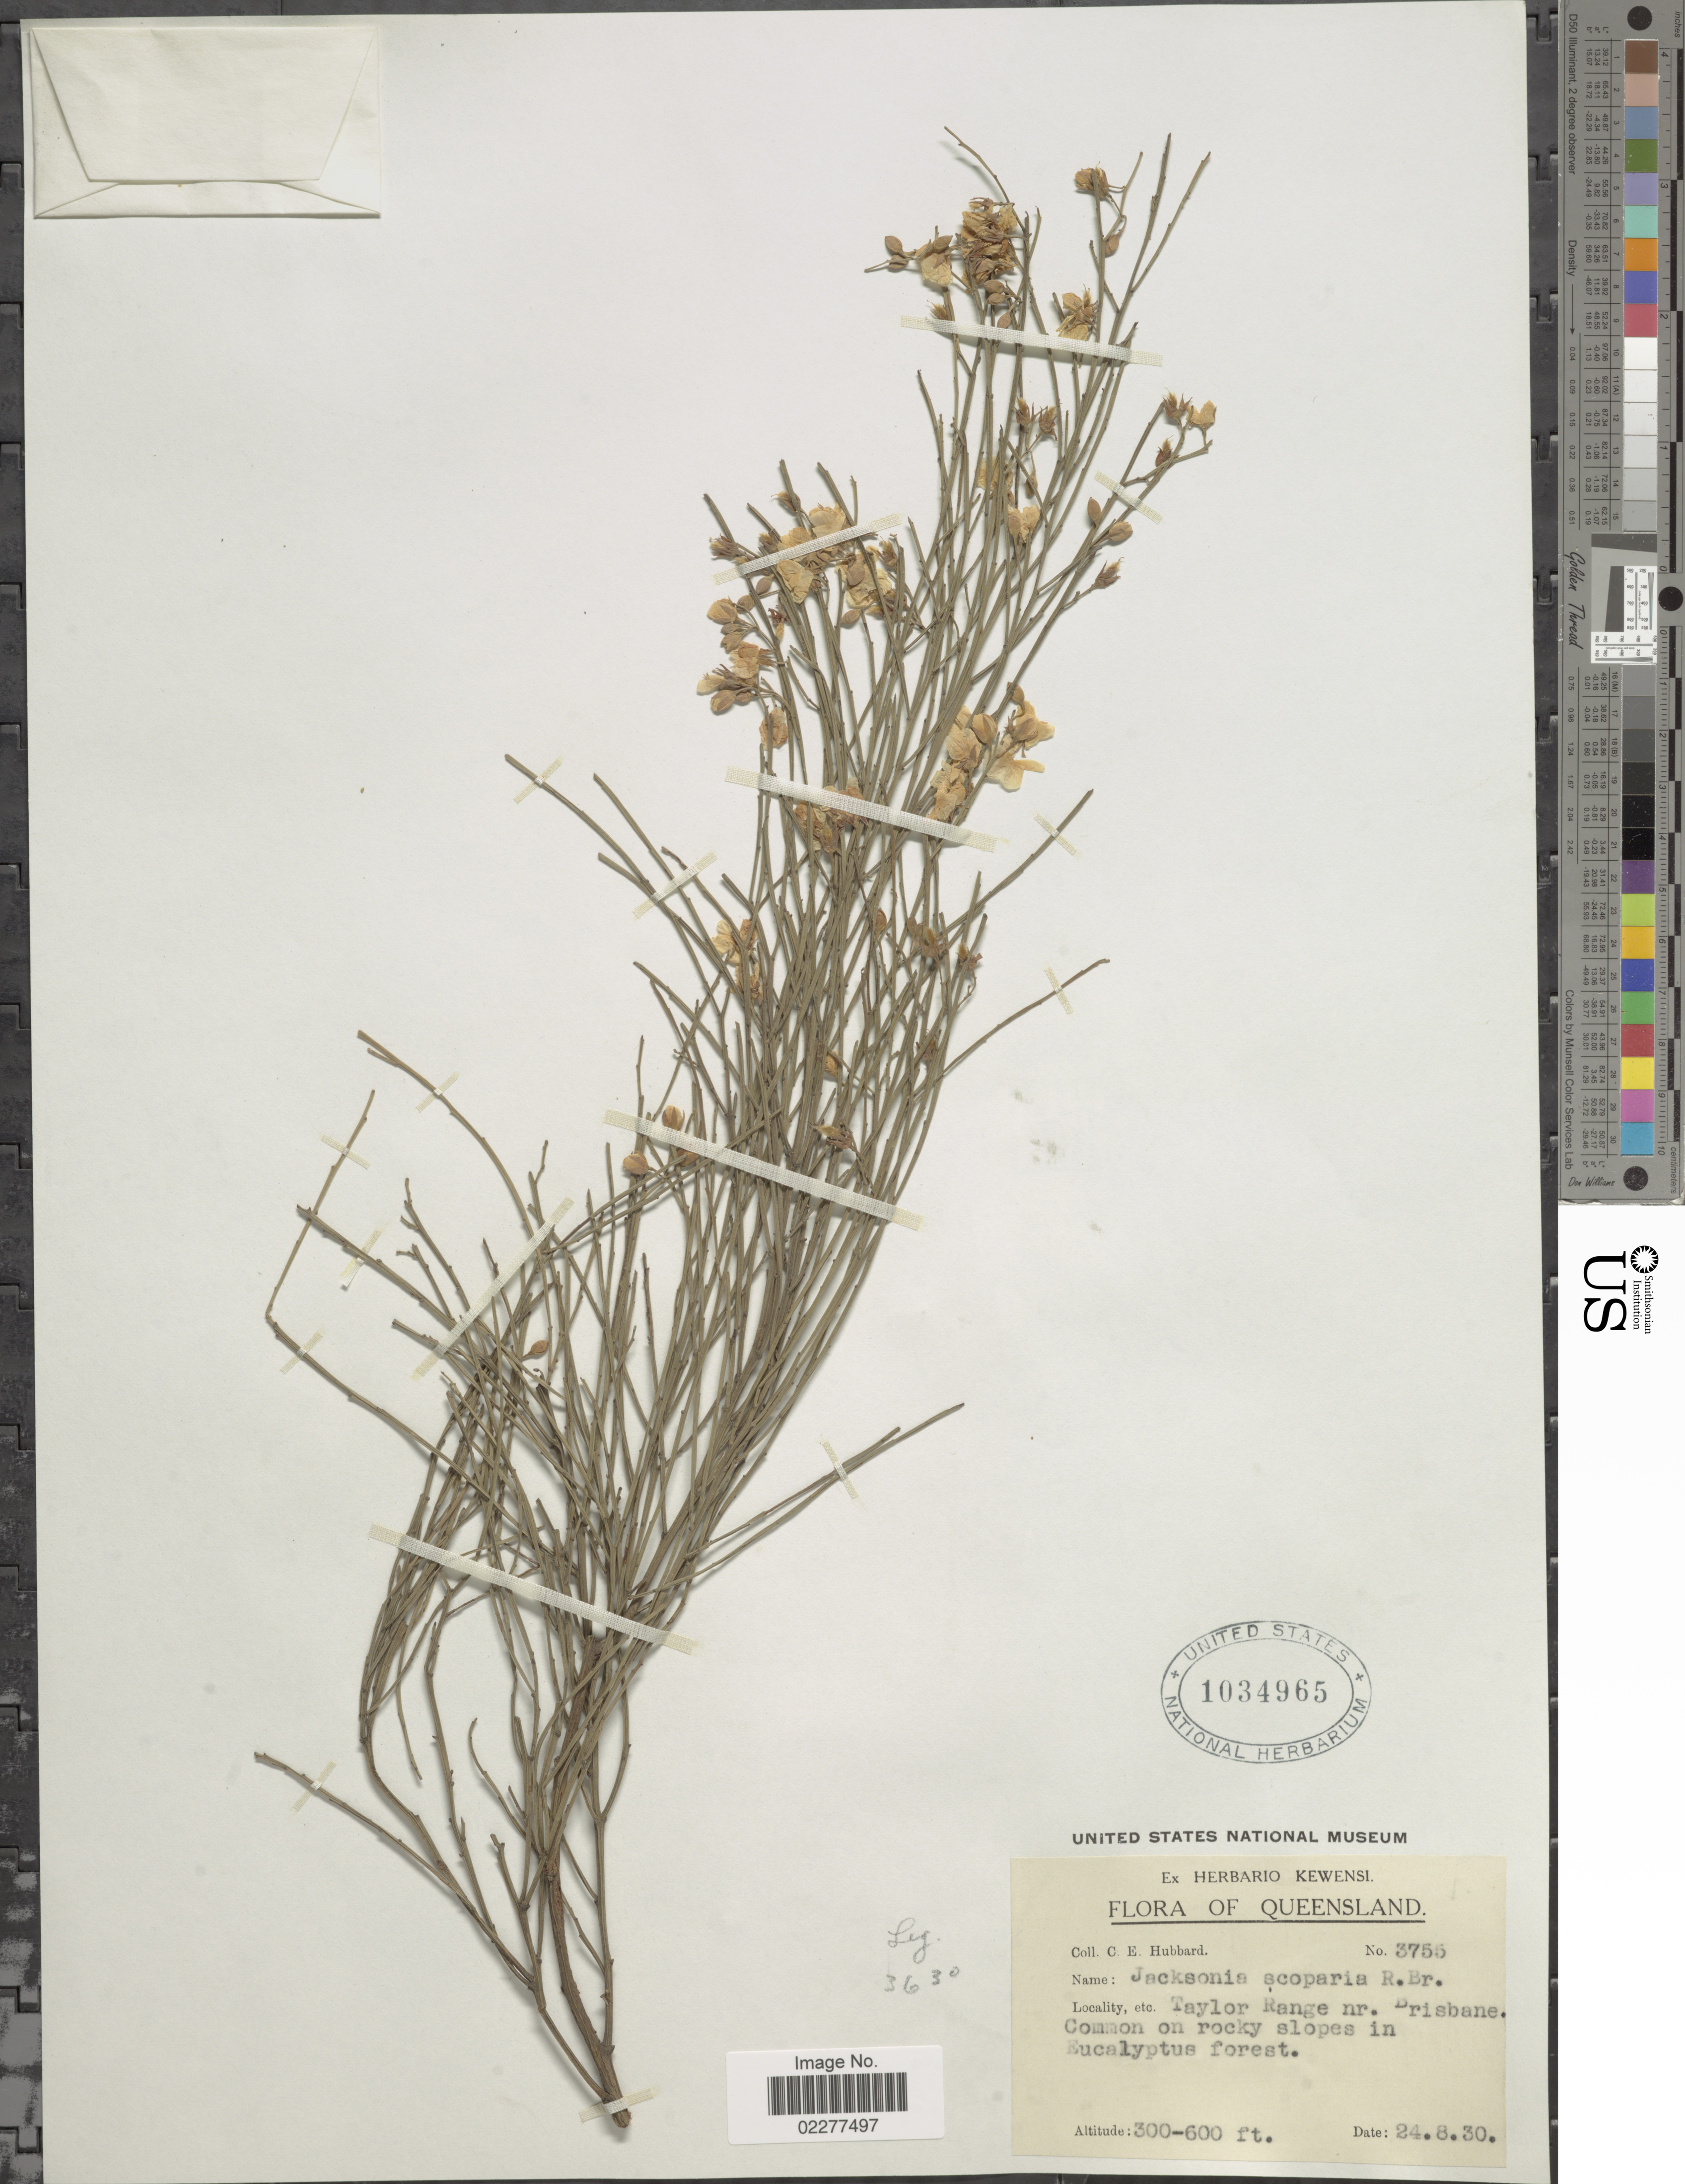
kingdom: Plantae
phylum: Tracheophyta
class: Magnoliopsida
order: Fabales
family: Fabaceae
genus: Jacksonia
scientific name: Jacksonia scoparia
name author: Sm.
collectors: C. E. Hubbard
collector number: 3755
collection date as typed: Transcribed d/m/y: 24/8/30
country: Australia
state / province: Queensland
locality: Taylor Range nr. Brisbane, Common on rocky slopes in Eucalyptus forest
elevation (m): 91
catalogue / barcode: US 1034965